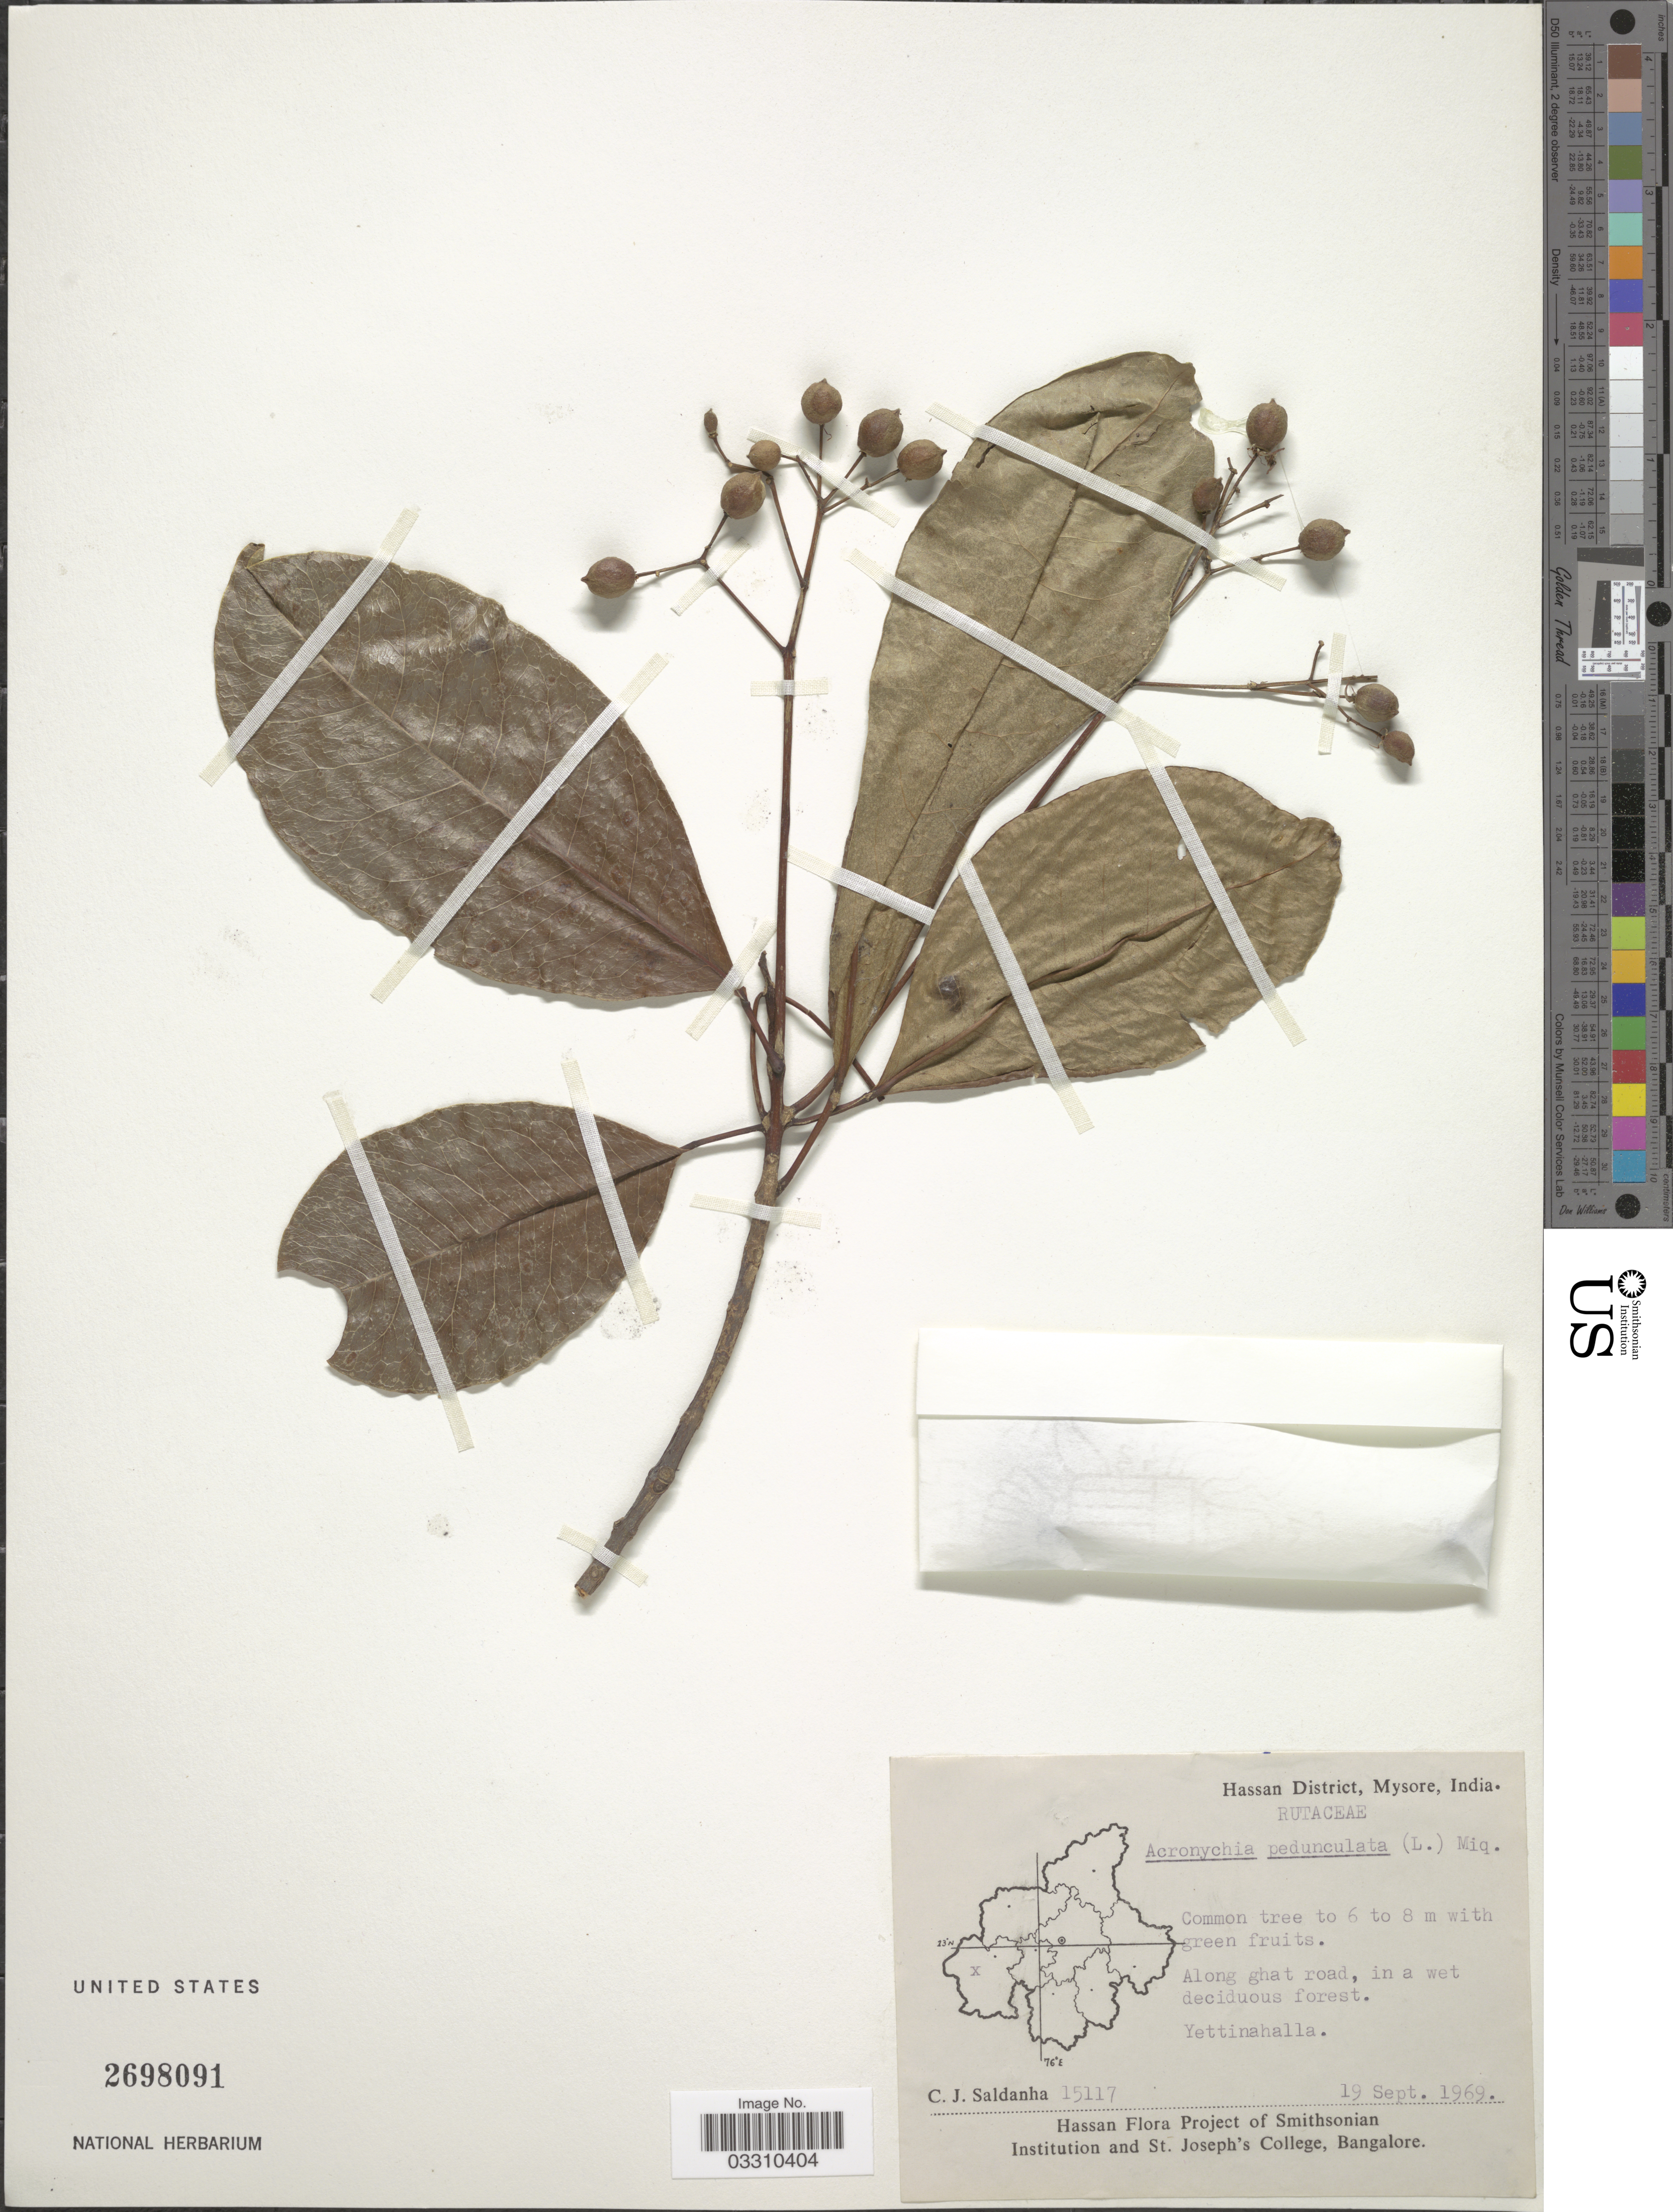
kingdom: Plantae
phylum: Tracheophyta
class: Magnoliopsida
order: Sapindales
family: Rutaceae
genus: Acronychia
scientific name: Acronychia pedunculata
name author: (L.) Miq.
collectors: C. J. Saldanha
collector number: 15117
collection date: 1969-09-19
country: India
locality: Hassan District, Mysore, Along ghat road, Yettinahalla.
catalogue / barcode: US 2698091